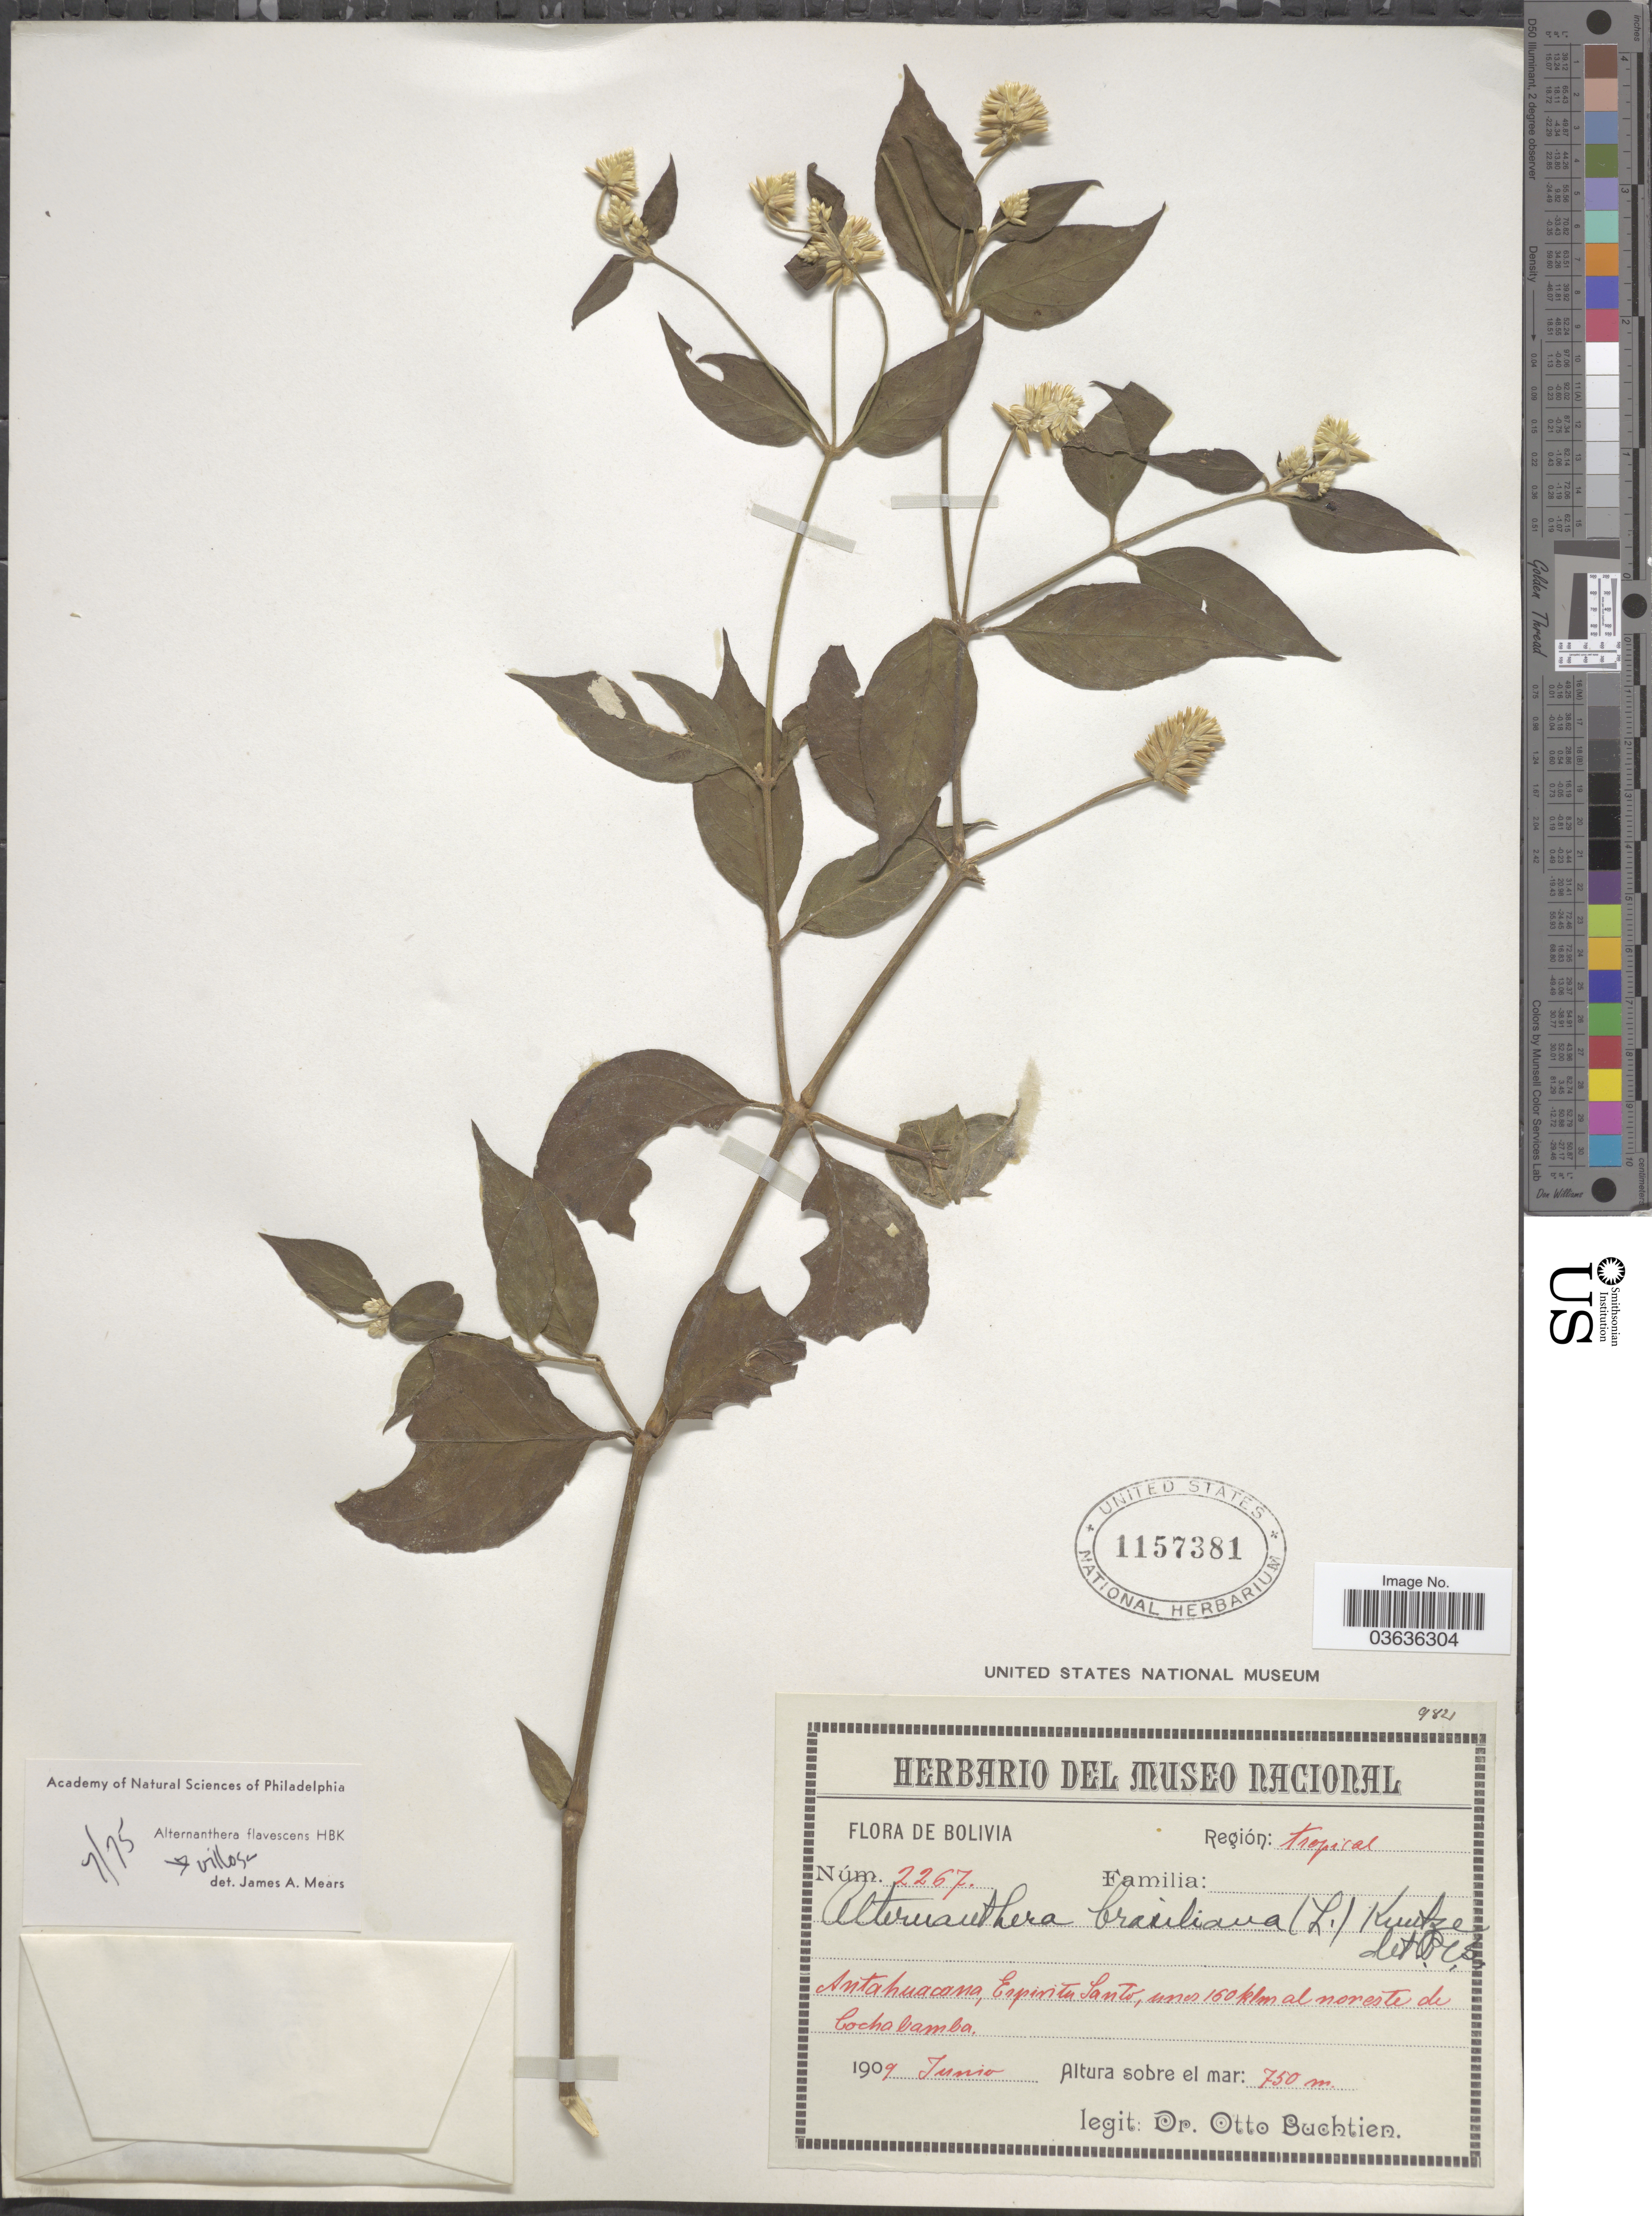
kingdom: Plantae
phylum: Tracheophyta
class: Magnoliopsida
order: Caryophyllales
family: Amaranthaceae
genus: Alternanthera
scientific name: Alternanthera flavescens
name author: Kunth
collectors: O. Buchtien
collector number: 2267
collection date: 1909-06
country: Bolivia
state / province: Cochabamba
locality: Antahuacana, Espiritu Santo, unos 150 klm al noreste de Cochabamba.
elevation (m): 750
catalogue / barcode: US 1157381